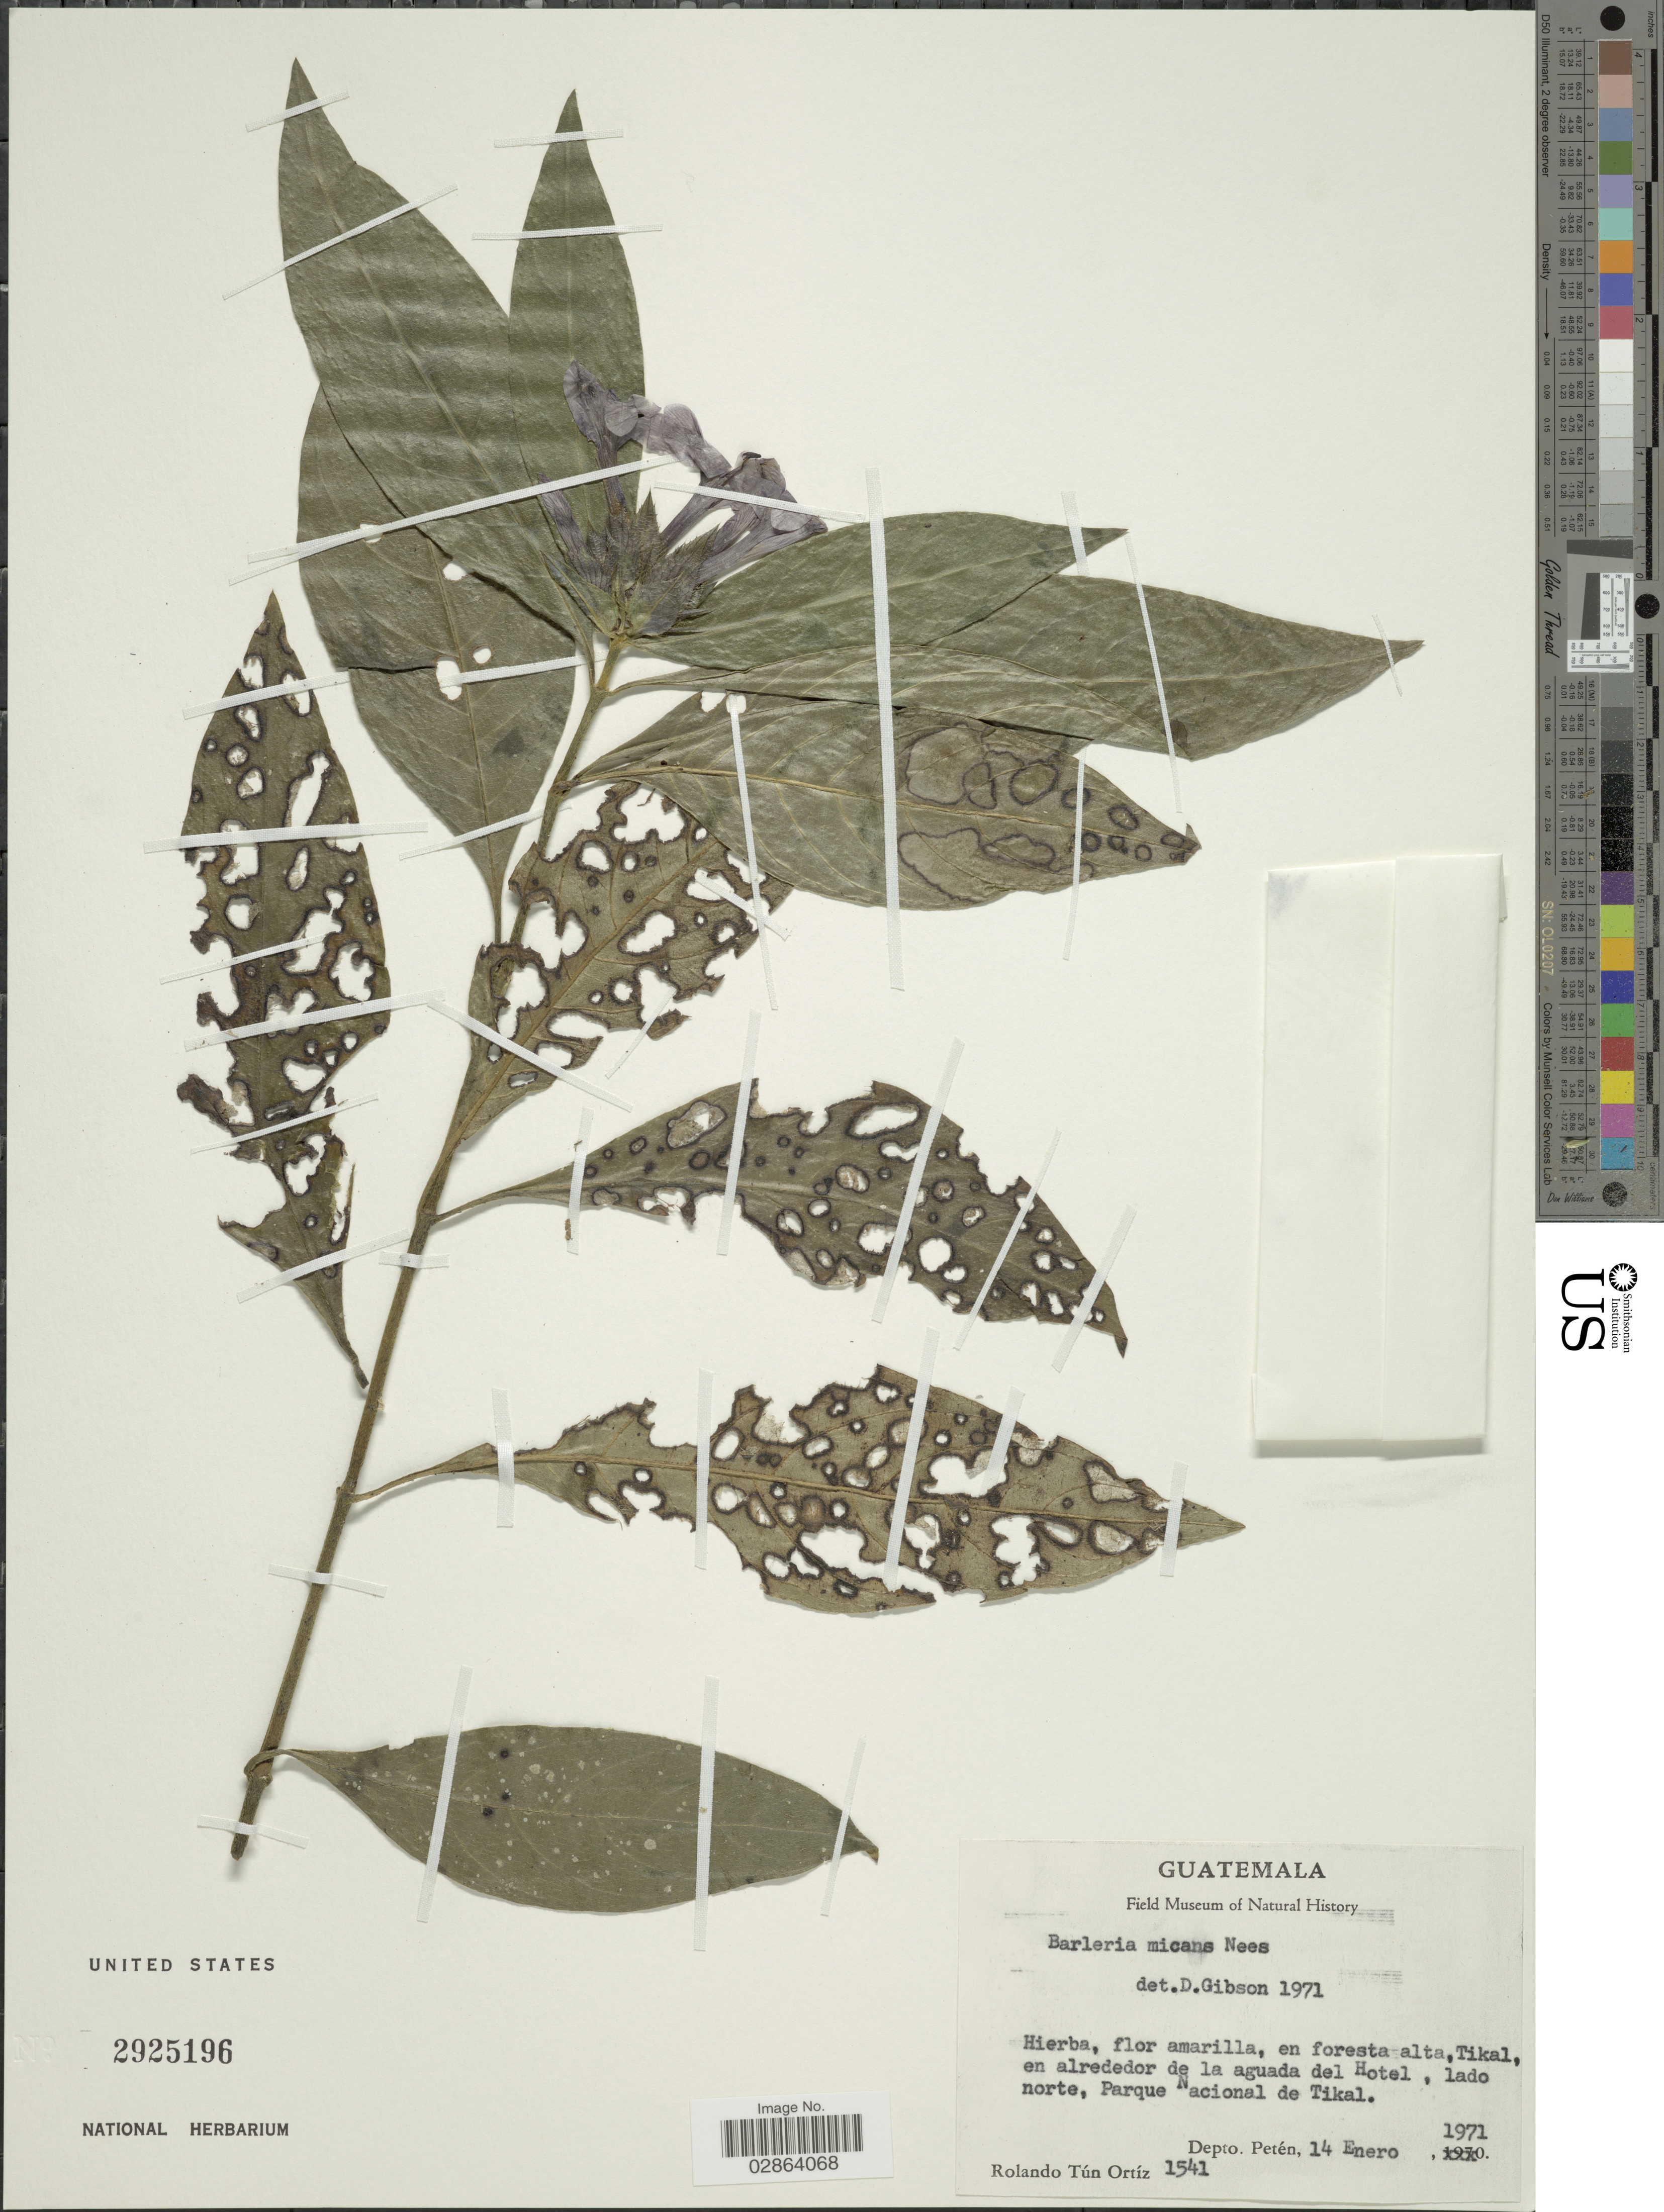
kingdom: Plantae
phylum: Tracheophyta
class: Magnoliopsida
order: Lamiales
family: Acanthaceae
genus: Barleria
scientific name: Barleria oenotheroides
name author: Dum. Cours.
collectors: R. T. Ortíz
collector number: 1541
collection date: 1971-01-14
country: Guatemala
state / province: El Petén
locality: Tikal, en alrededor de la aguada del Hotel, lado norte, Parque Nacional de Tikal. Depto. Petén.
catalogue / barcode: US 2925196